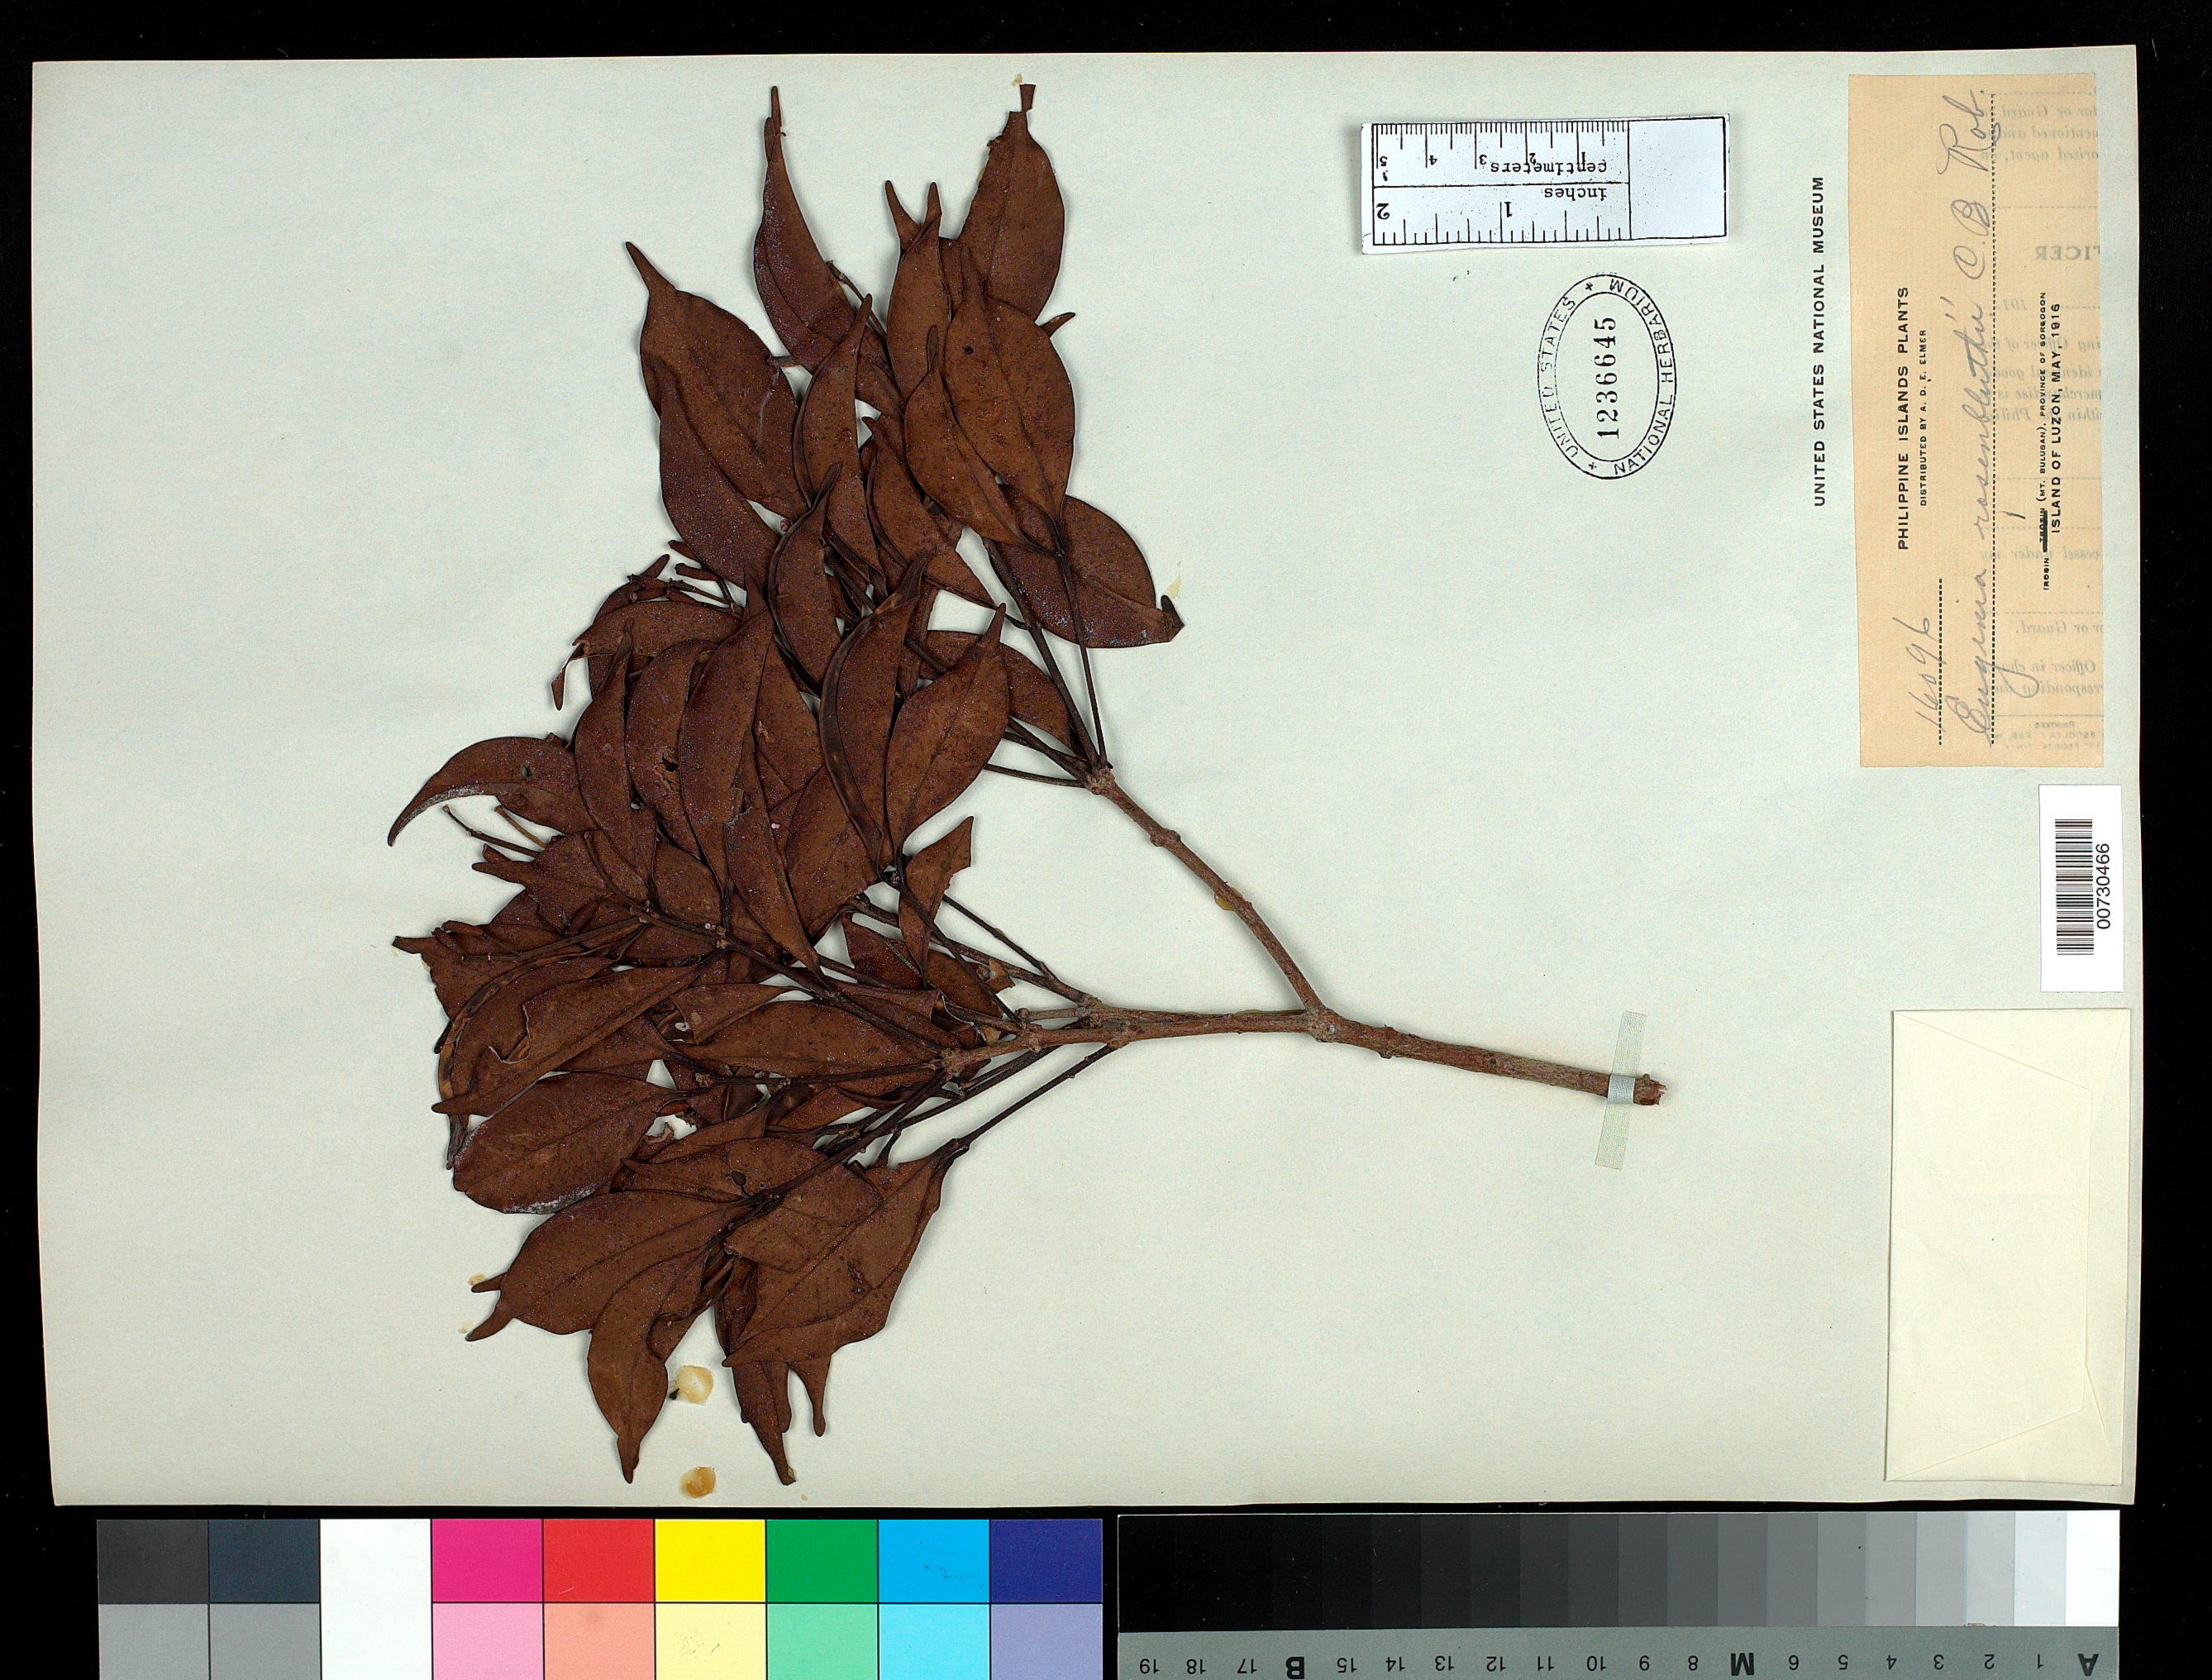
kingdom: Plantae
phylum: Tracheophyta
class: Magnoliopsida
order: Myrtales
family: Myrtaceae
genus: Syzygium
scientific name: Syzygium rosenbluthii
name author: (C.B. Rob.) Merr.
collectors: A. D. E. Elmer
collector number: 16096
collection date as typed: May 1916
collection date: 1916-05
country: Philippines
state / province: Bicol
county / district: Sorsogon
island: Luzon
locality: Irosin (Mt. Bulusan), Province of Sorsogon, Island of Luzon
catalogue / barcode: US 1236645